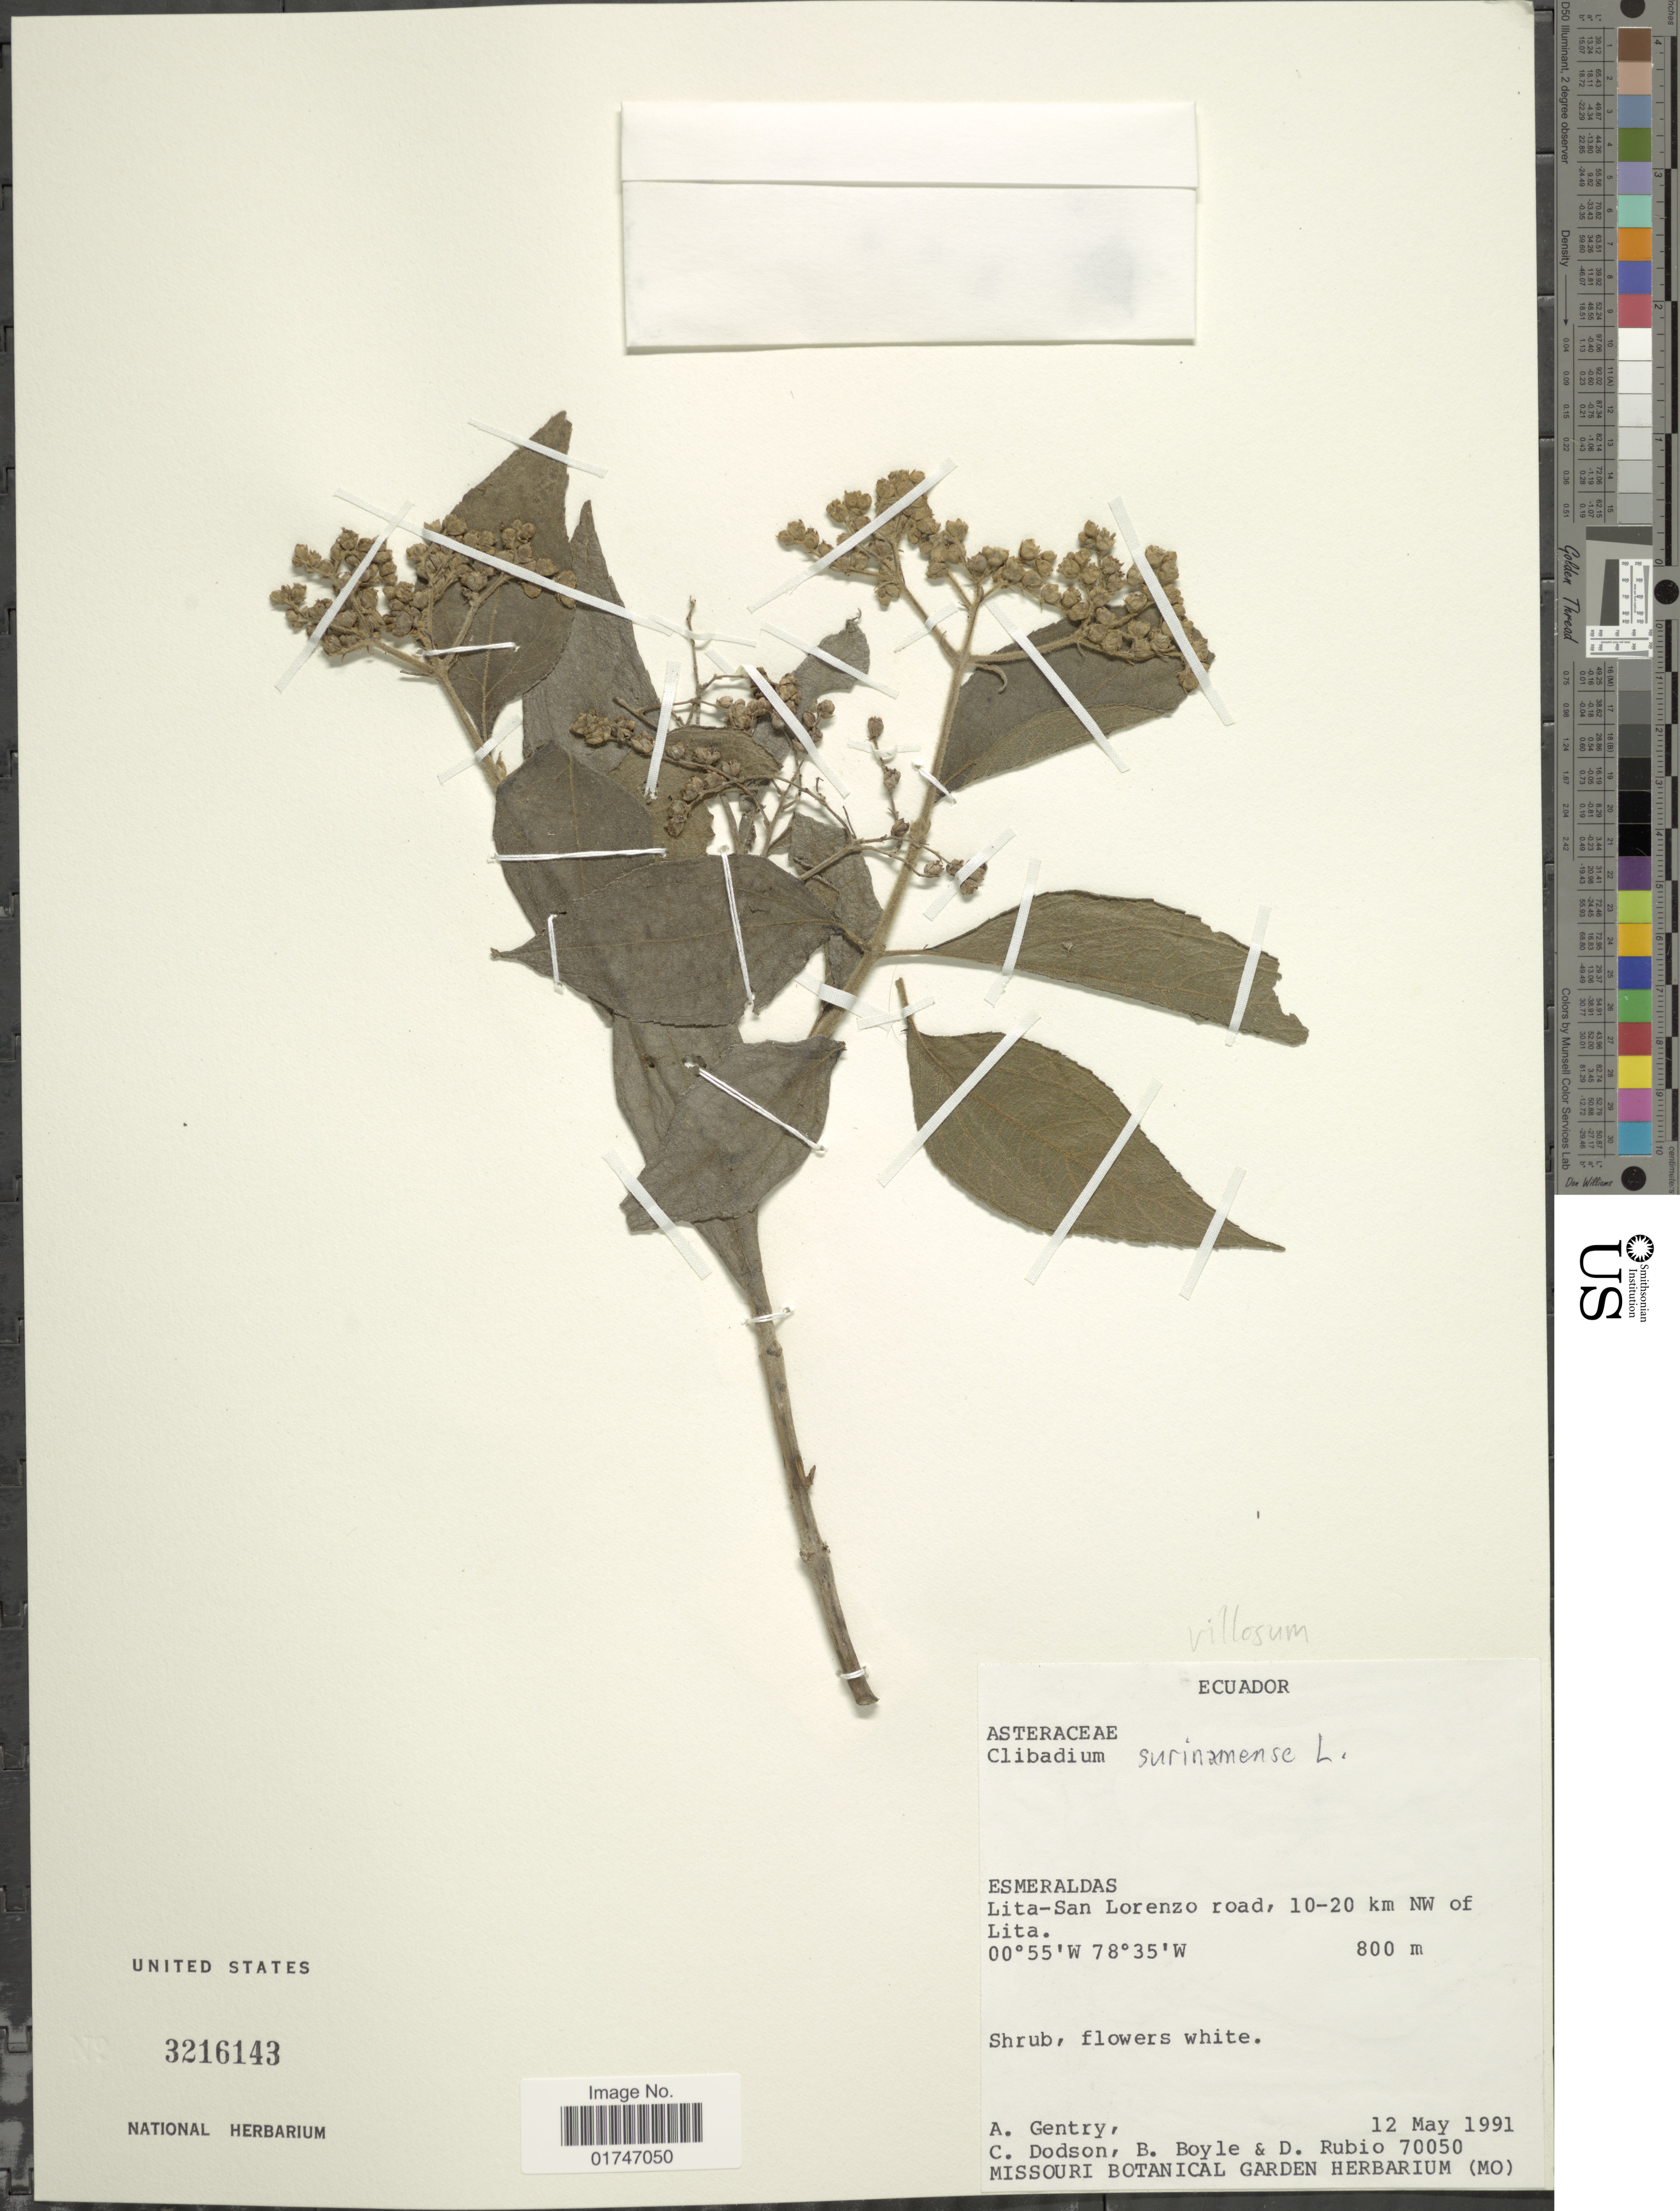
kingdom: Plantae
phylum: Tracheophyta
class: Magnoliopsida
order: Asterales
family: Asteraceae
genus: Clibadium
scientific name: Clibadium surinamense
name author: L.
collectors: A. H. Gentry, C. Dodson, B. Boyle & D. Rubio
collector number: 70050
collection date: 1991-05-12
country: Ecuador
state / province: Esmeraldas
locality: Esmeraldas. Lita-San Lorenzo road, 10-20 km NW of Lita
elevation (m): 800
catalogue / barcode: US 3216143